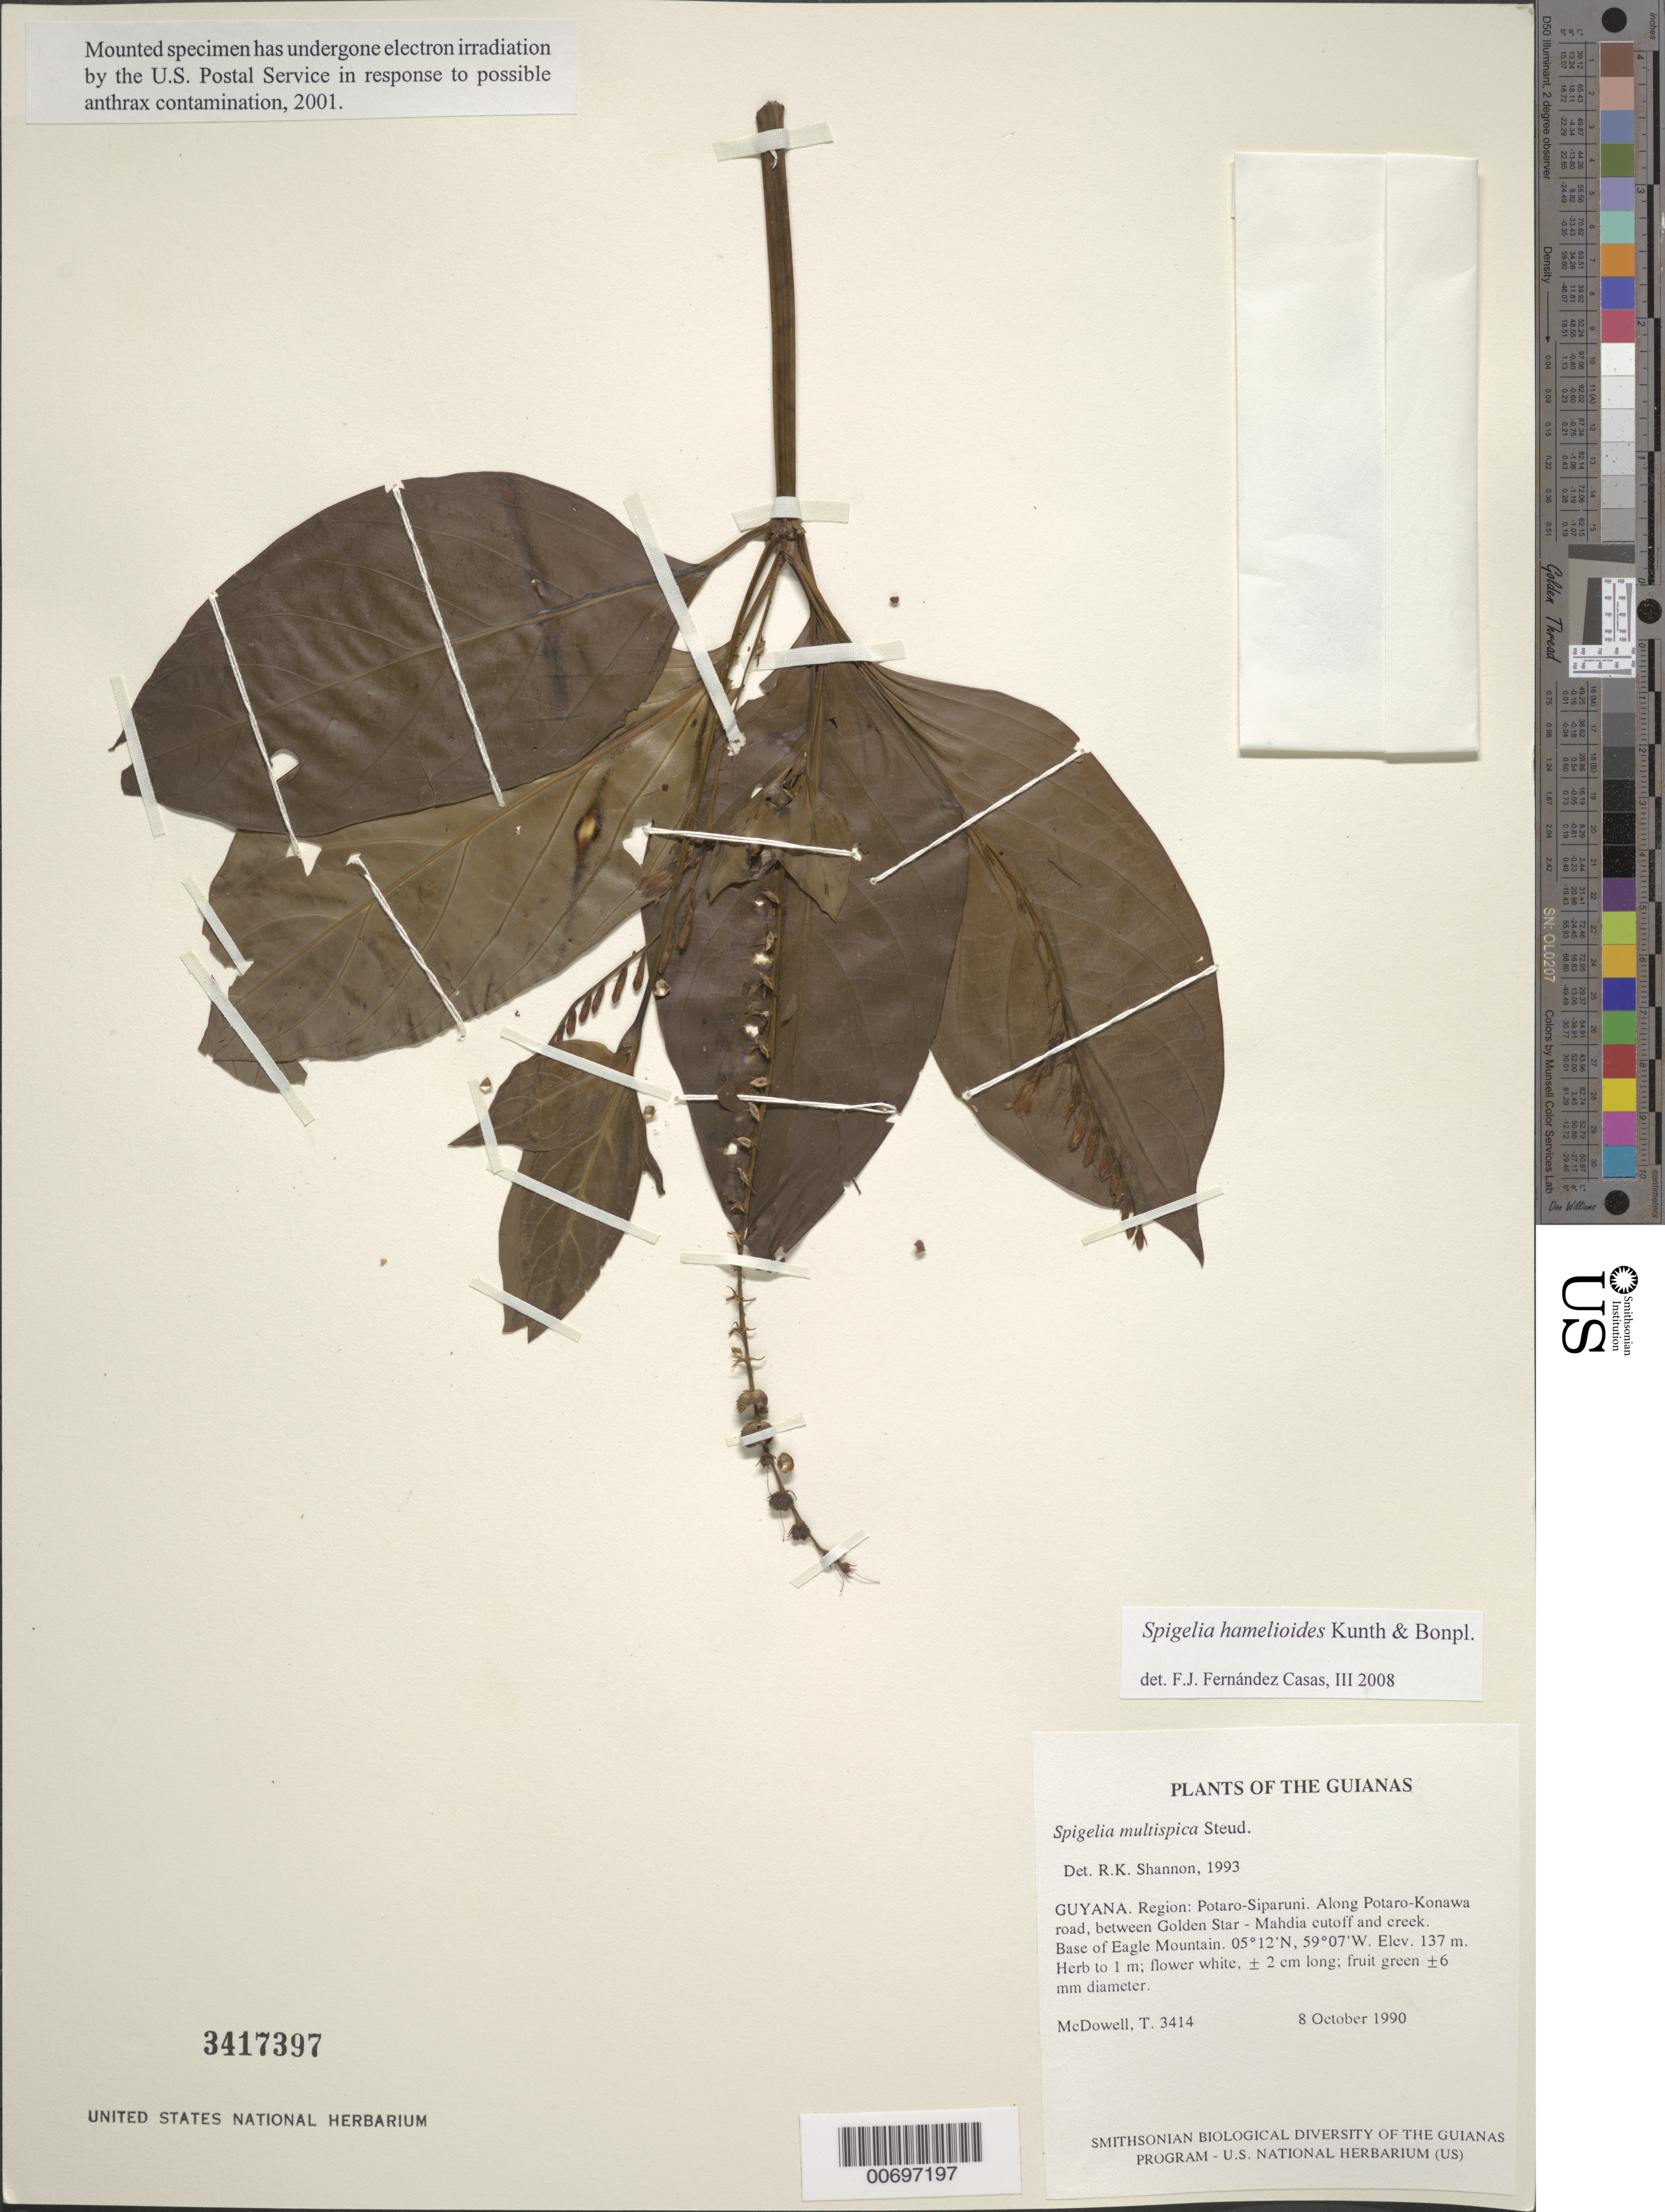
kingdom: Plantae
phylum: Tracheophyta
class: Magnoliopsida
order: Gentianales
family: Loganiaceae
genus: Spigelia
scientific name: Spigelia hamelioides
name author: Kunth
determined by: Fernández Casas, F. J.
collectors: T. McDowell & D. Gopaul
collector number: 3414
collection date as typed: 8 October 1990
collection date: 1990-10-08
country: Guyana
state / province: Potaro-Siparuni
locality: Along Potaro-Konawa road, between Golden Star - Mahdia cutoff and creek. Base of Eagle Mountain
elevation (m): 137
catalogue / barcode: US 3417397